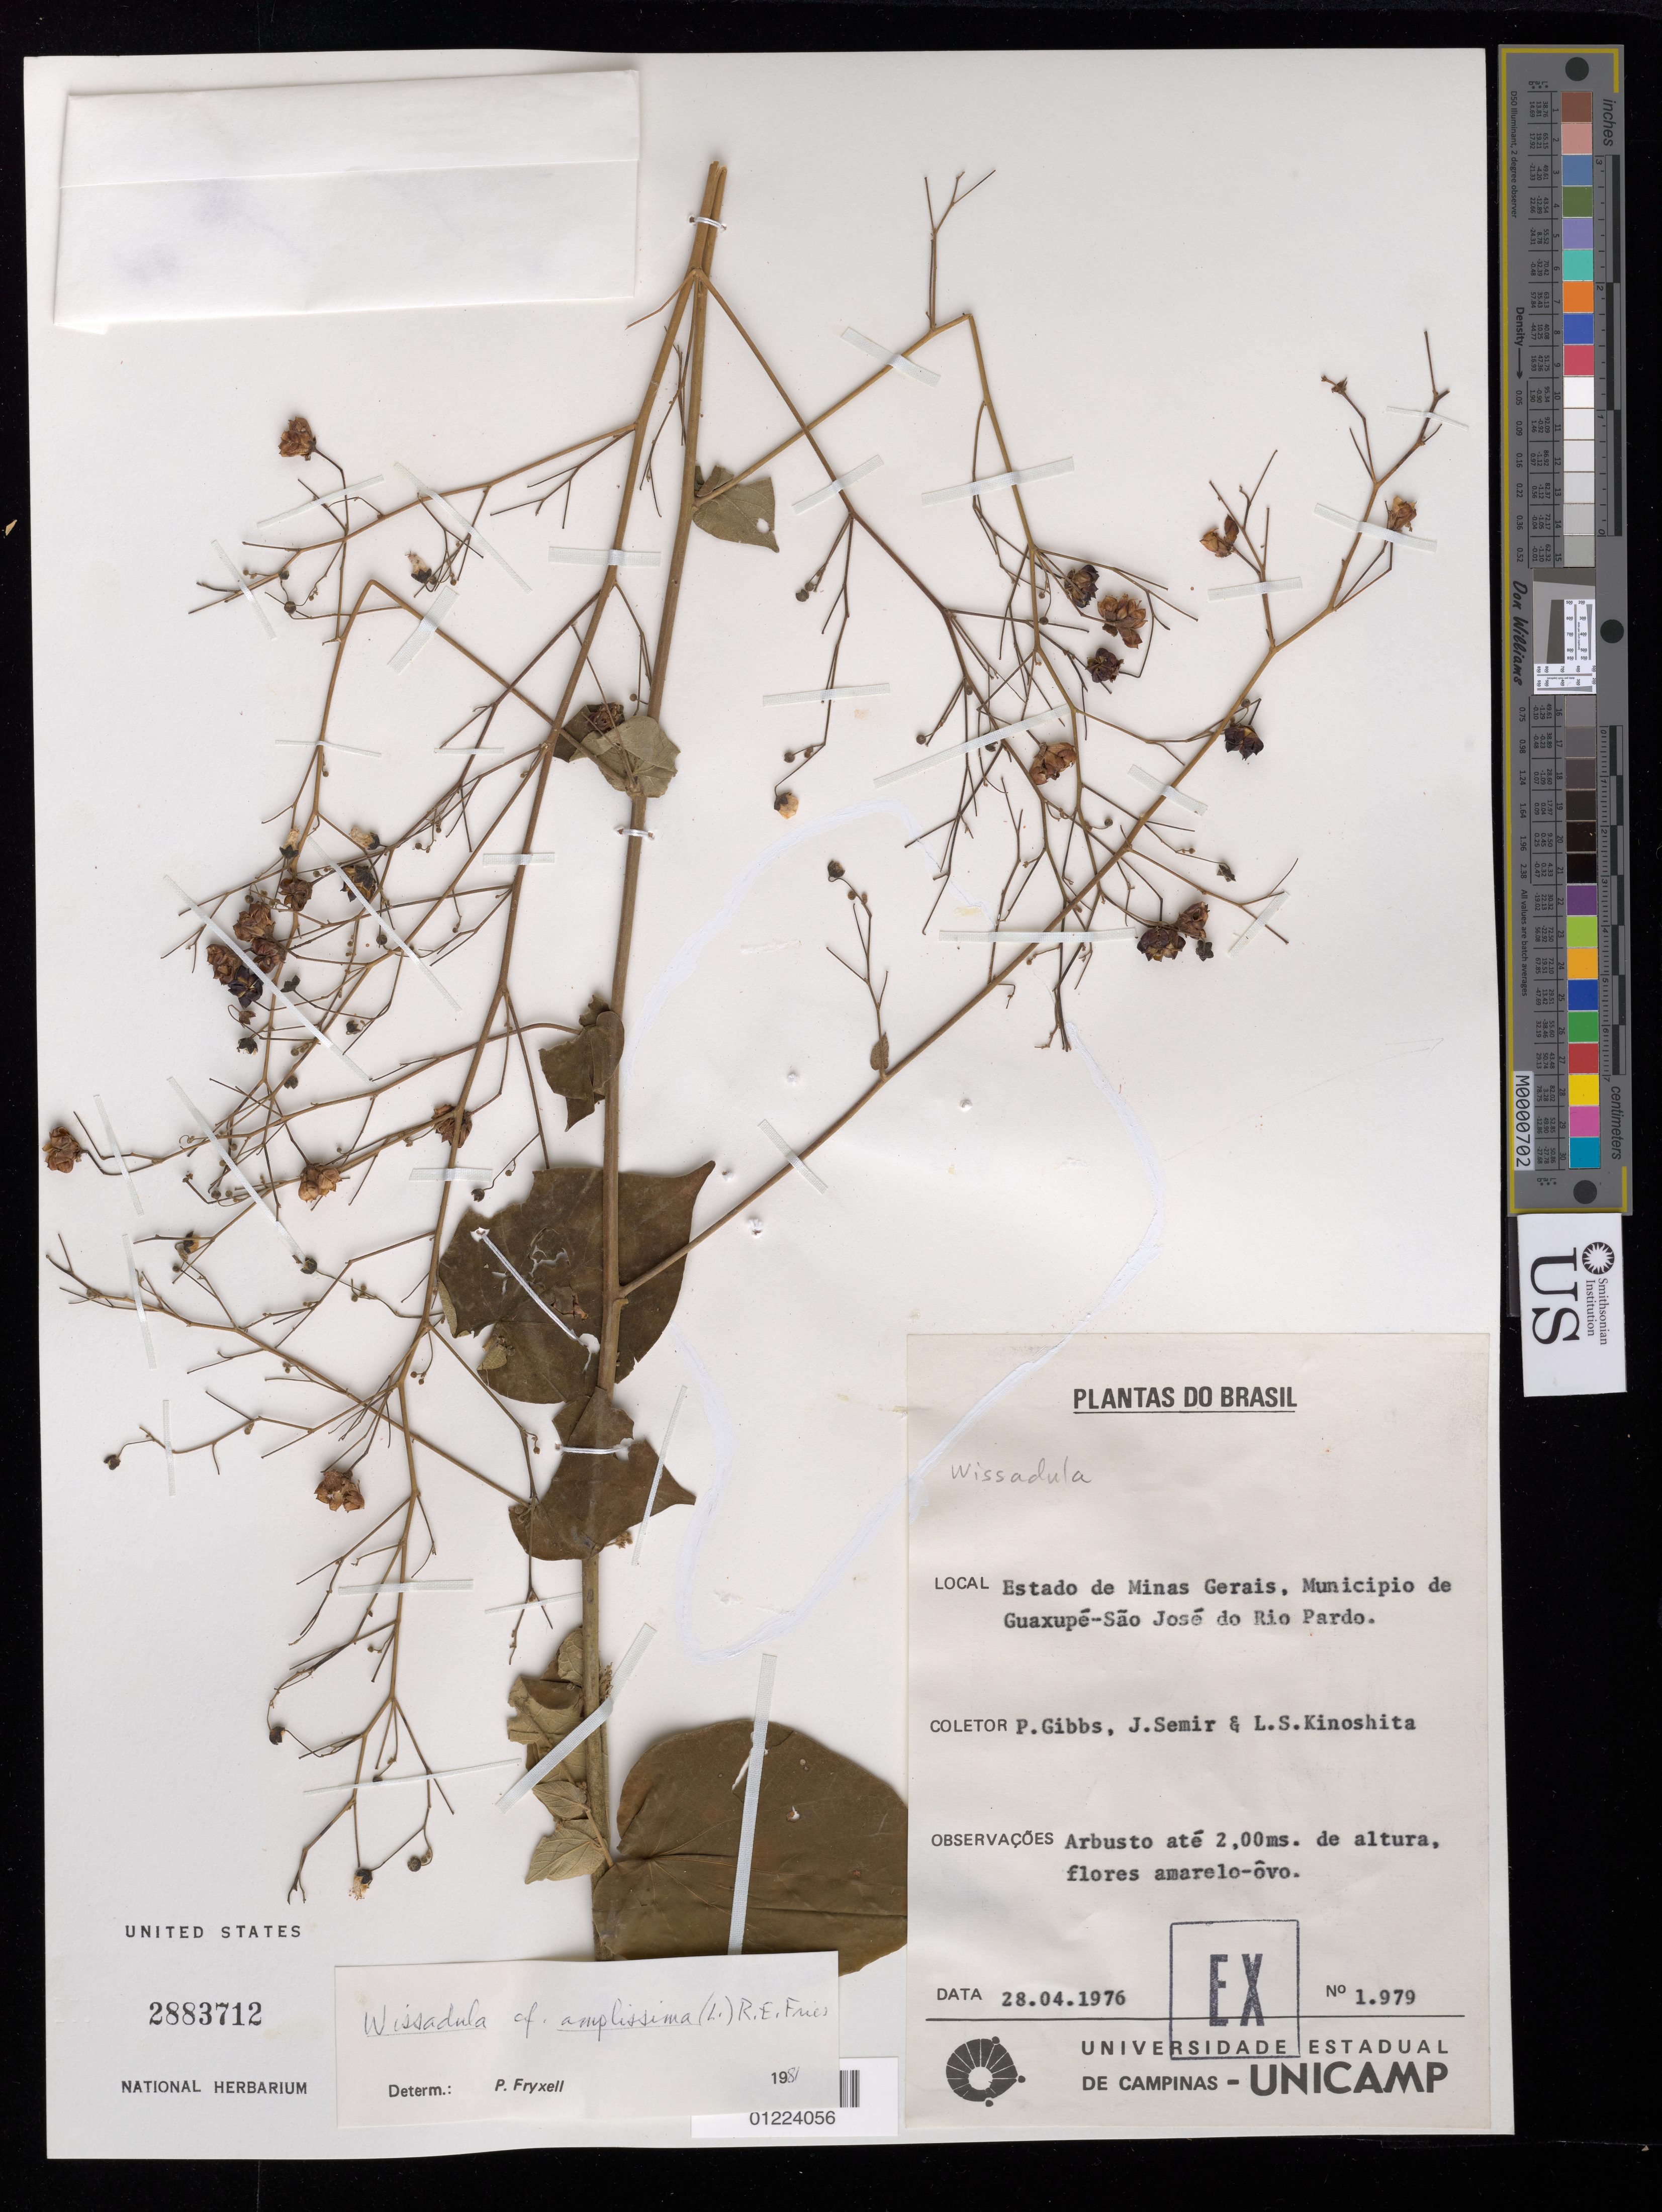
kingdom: Plantae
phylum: Tracheophyta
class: Magnoliopsida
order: Malvales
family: Malvaceae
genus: Wissadula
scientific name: Wissadula amplissima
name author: (L.) R.E. Fr.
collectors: P. E. Gibbs, J. J. Semir & L. S. Kinoshita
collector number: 1970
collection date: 1976-04-28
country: Brazil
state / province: Minas Gerais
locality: Mun. de Guaxupe-Sao Jose do Rio Pardo.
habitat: Shrub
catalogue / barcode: US 2883712